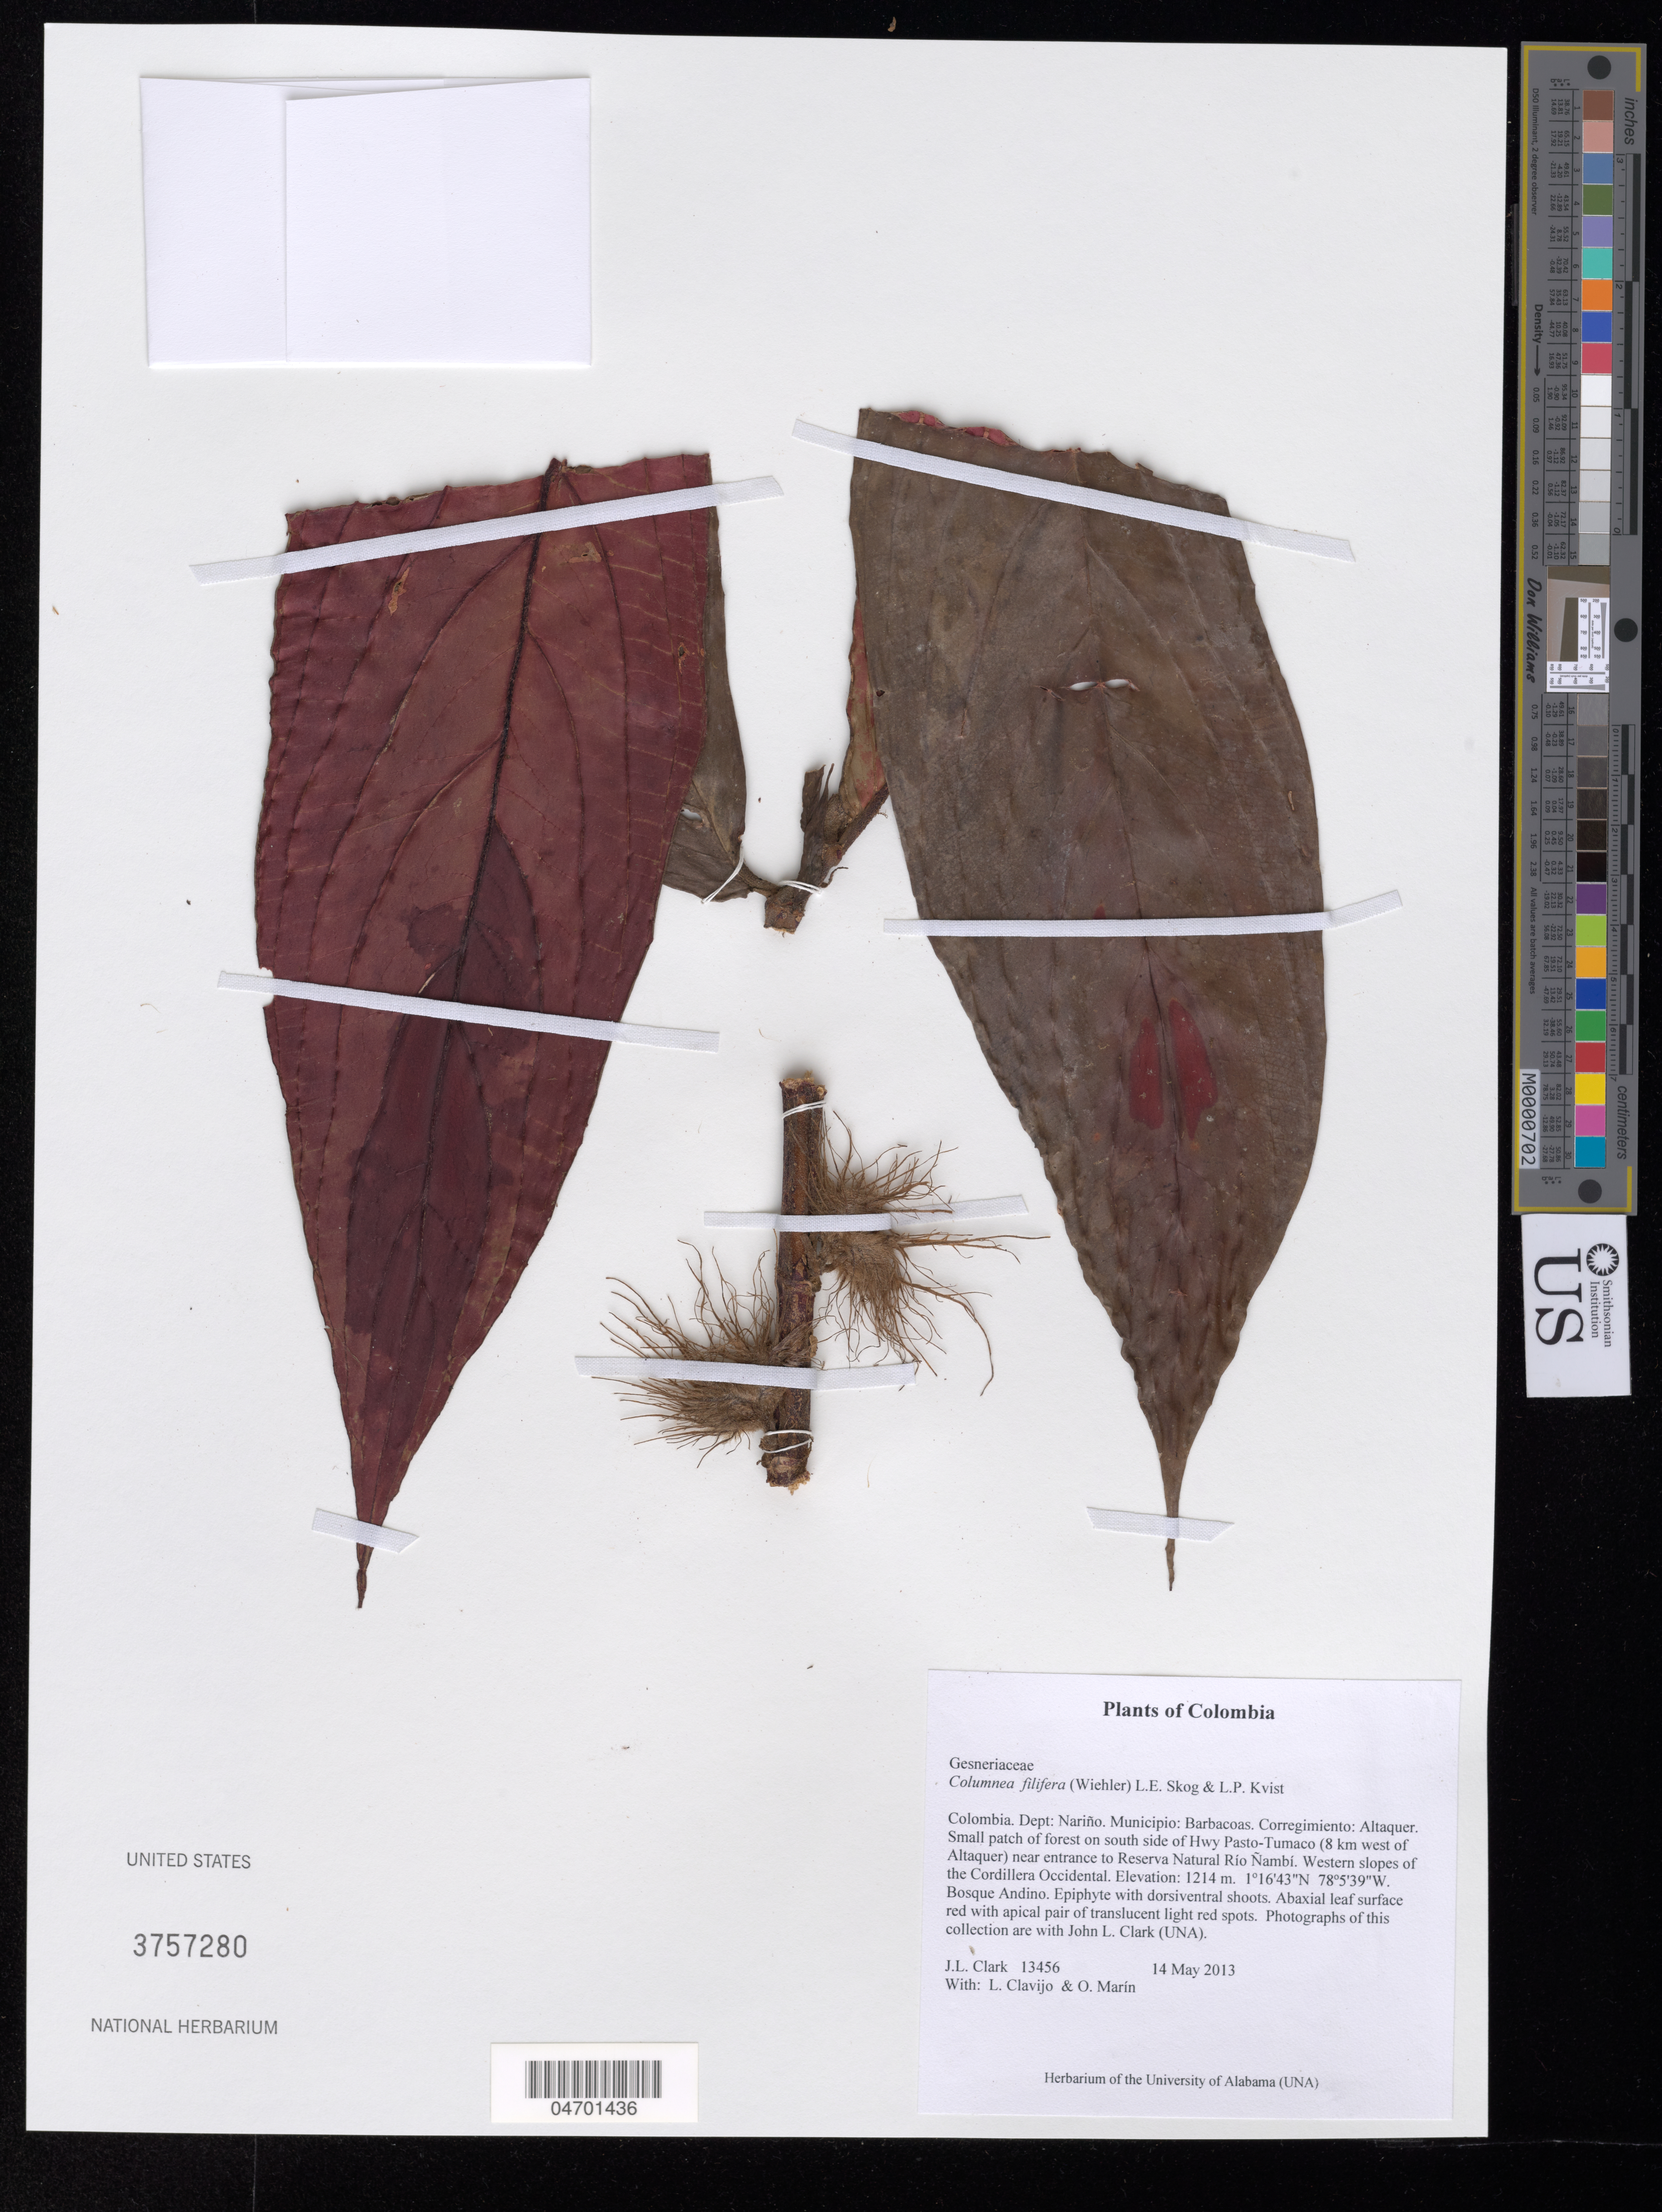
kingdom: Plantae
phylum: Tracheophyta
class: Magnoliopsida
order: Lamiales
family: Gesneriaceae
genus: Columnea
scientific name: Columnea filifera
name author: (Wiehler) L.E. Skog & L.P. Kvist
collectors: J. L. Clark, L. Clavijo & J. Howieson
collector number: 13456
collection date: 2013-05-14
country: Colombia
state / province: Nariño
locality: Dept: Nariño. Municipio: Barbacoas. Corregimiento: Altaquer. Small patch of forest on south side of Hwy Pasto-Tumaco (8 km west of Altaquer) near entrance to Reserva Natural Río Ñambi. Western slopes of the Cordillera Occidental.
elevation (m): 1214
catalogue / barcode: US 3757280